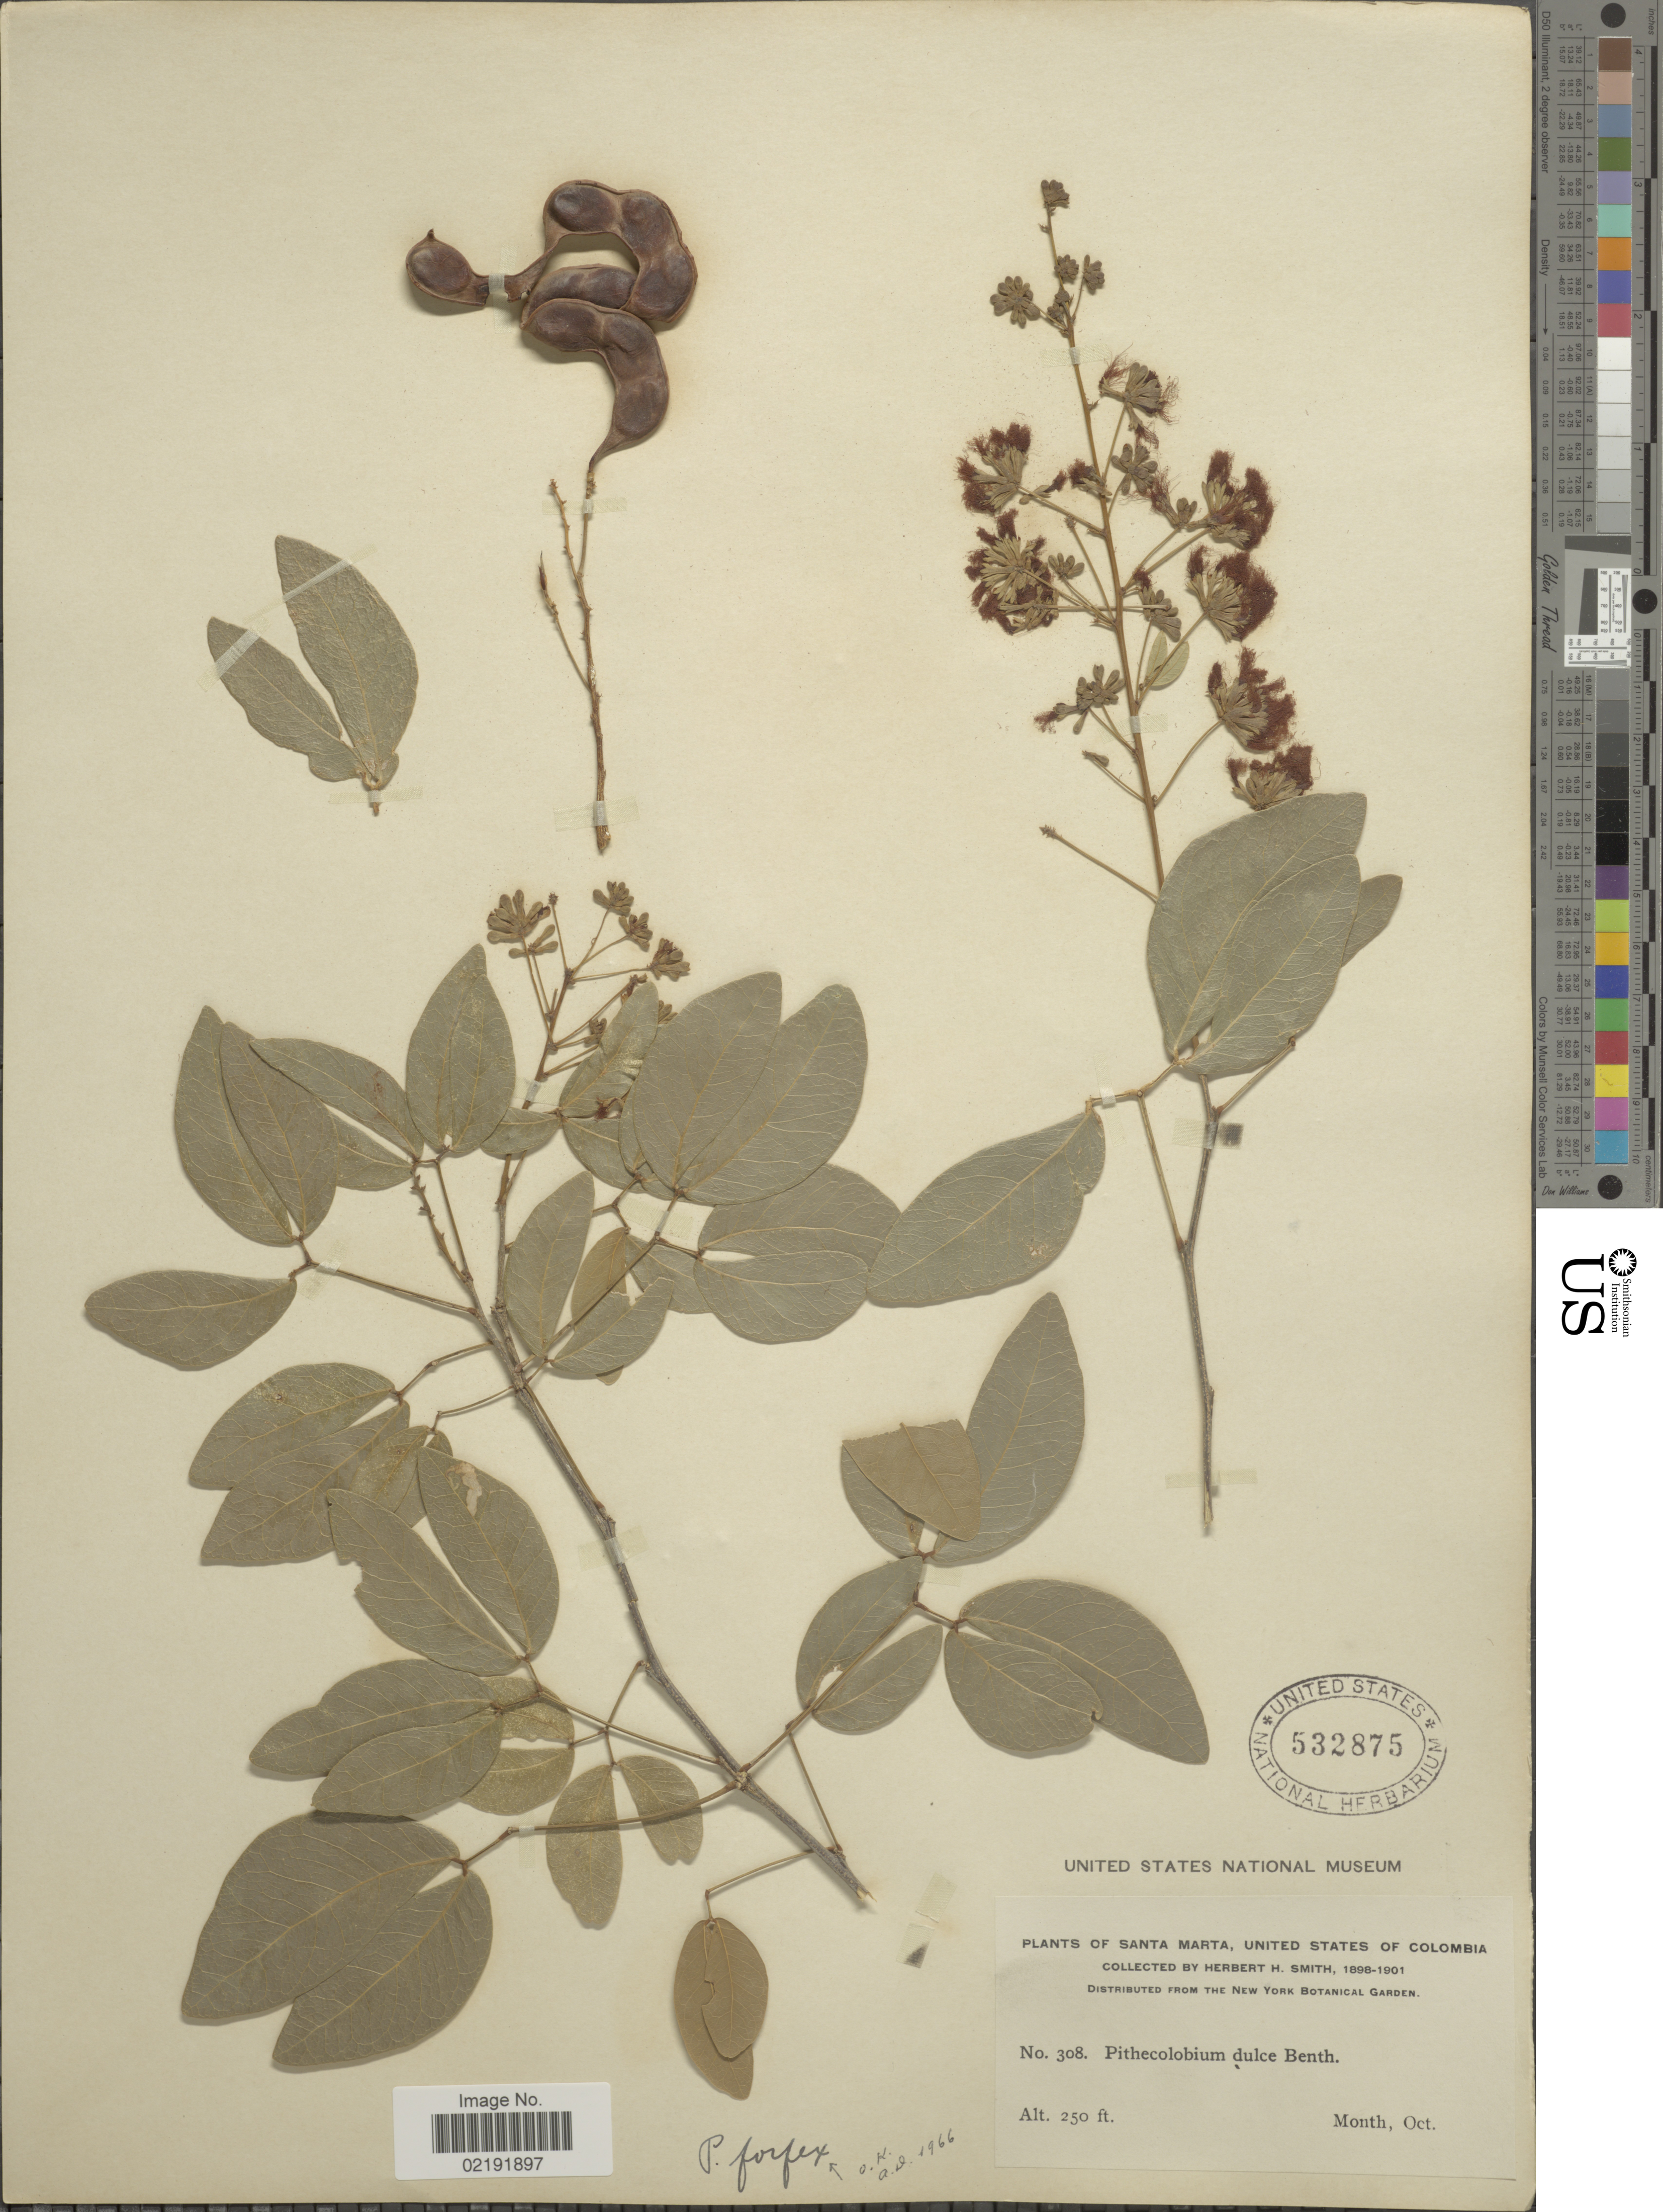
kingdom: Plantae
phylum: Tracheophyta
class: Magnoliopsida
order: Fabales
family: Fabaceae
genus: Pithecellobium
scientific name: Pithecellobium roseum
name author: (Vahl) Barneby & J.W. Grimes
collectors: Herbert H. Smith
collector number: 308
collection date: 1898-10/1901-10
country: Colombia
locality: Santa Marta, United States of Colombia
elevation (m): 76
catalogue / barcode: US 532875